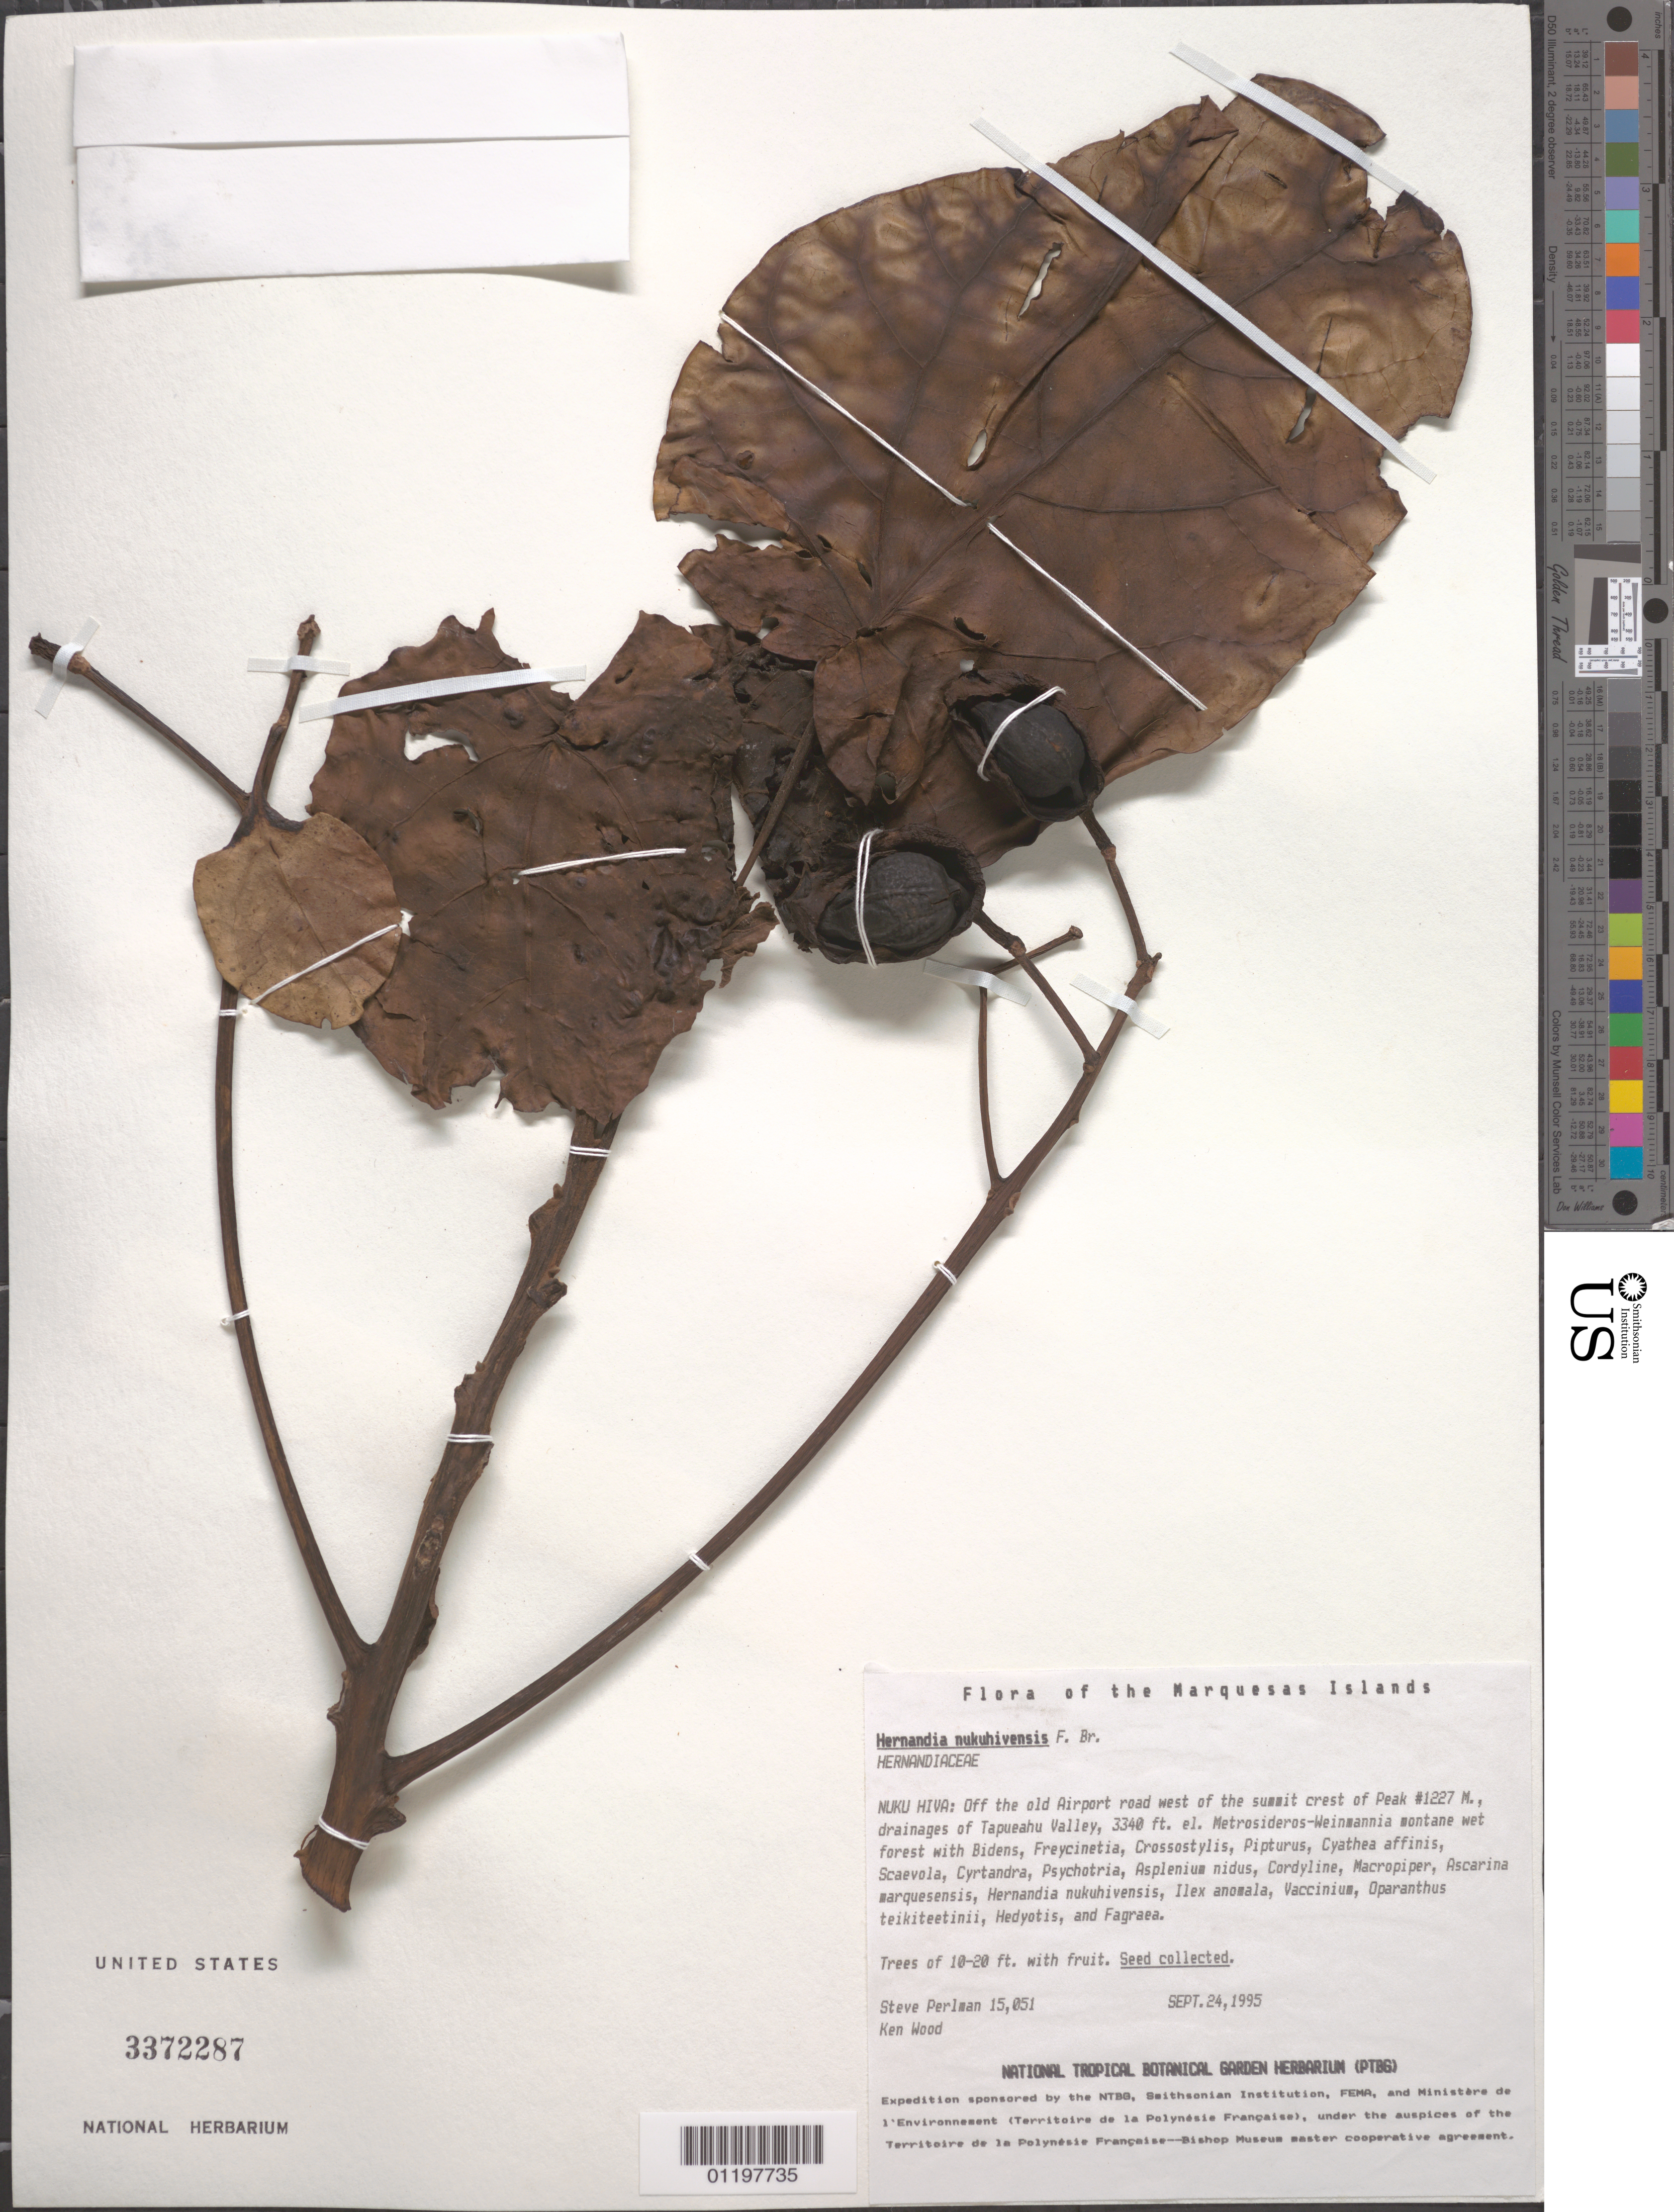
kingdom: Plantae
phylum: Tracheophyta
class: Magnoliopsida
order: Laurales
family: Hernandiaceae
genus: Hernandia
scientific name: Hernandia nukuhivensis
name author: F. Br.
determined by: Florence, J.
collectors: S. P. Perlman & K. R. Wood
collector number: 15051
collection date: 1995-09-24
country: French Polynesia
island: Nuku Hiva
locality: Off old Airport road, W of summit crest, W of Peak #1227 M., drainages of Tapueahu Valley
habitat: In Metrosideros - Weinmannia montane wet forest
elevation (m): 1018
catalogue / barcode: US 3372287